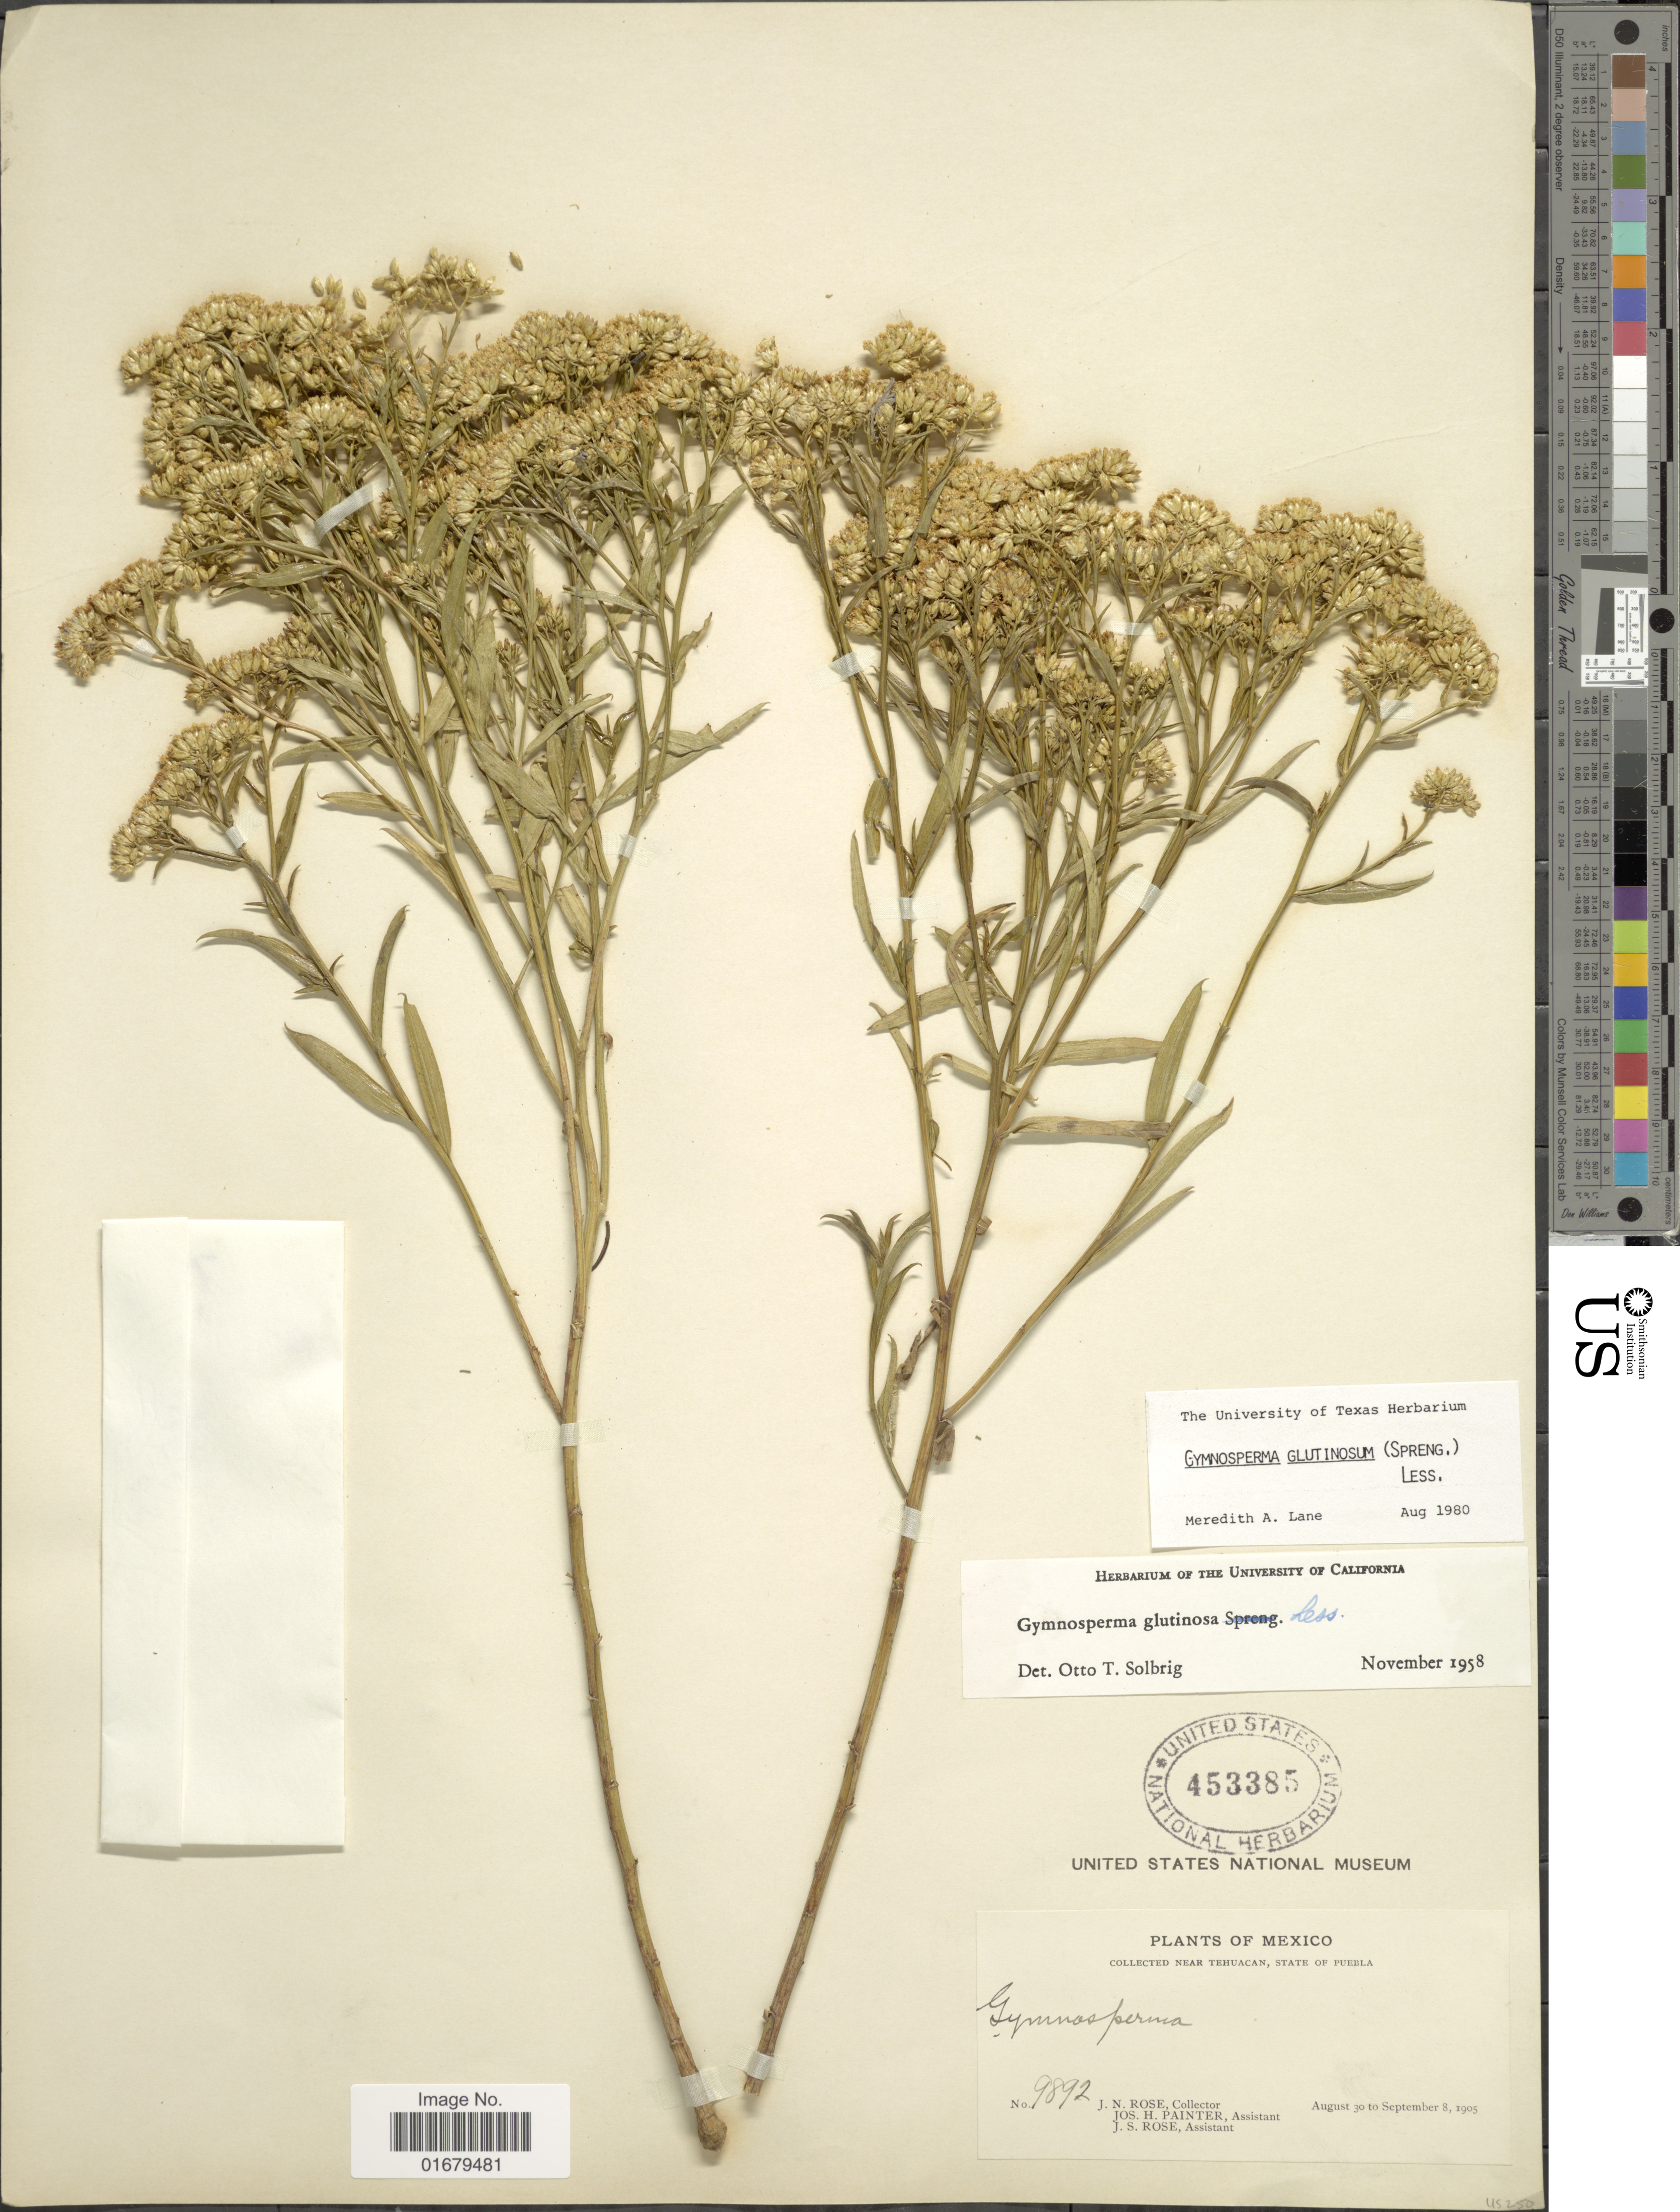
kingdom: Plantae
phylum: Tracheophyta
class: Magnoliopsida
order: Asterales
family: Asteraceae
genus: Gymnosperma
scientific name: Gymnosperma glutinosum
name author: (Spreng.) Less.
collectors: J. N. Rose, J. H. Painter & J. S. Rose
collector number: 9892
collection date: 1905-08-30/1905-09-08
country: Mexico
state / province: Puebla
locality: Near Tehuacan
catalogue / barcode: US 453385